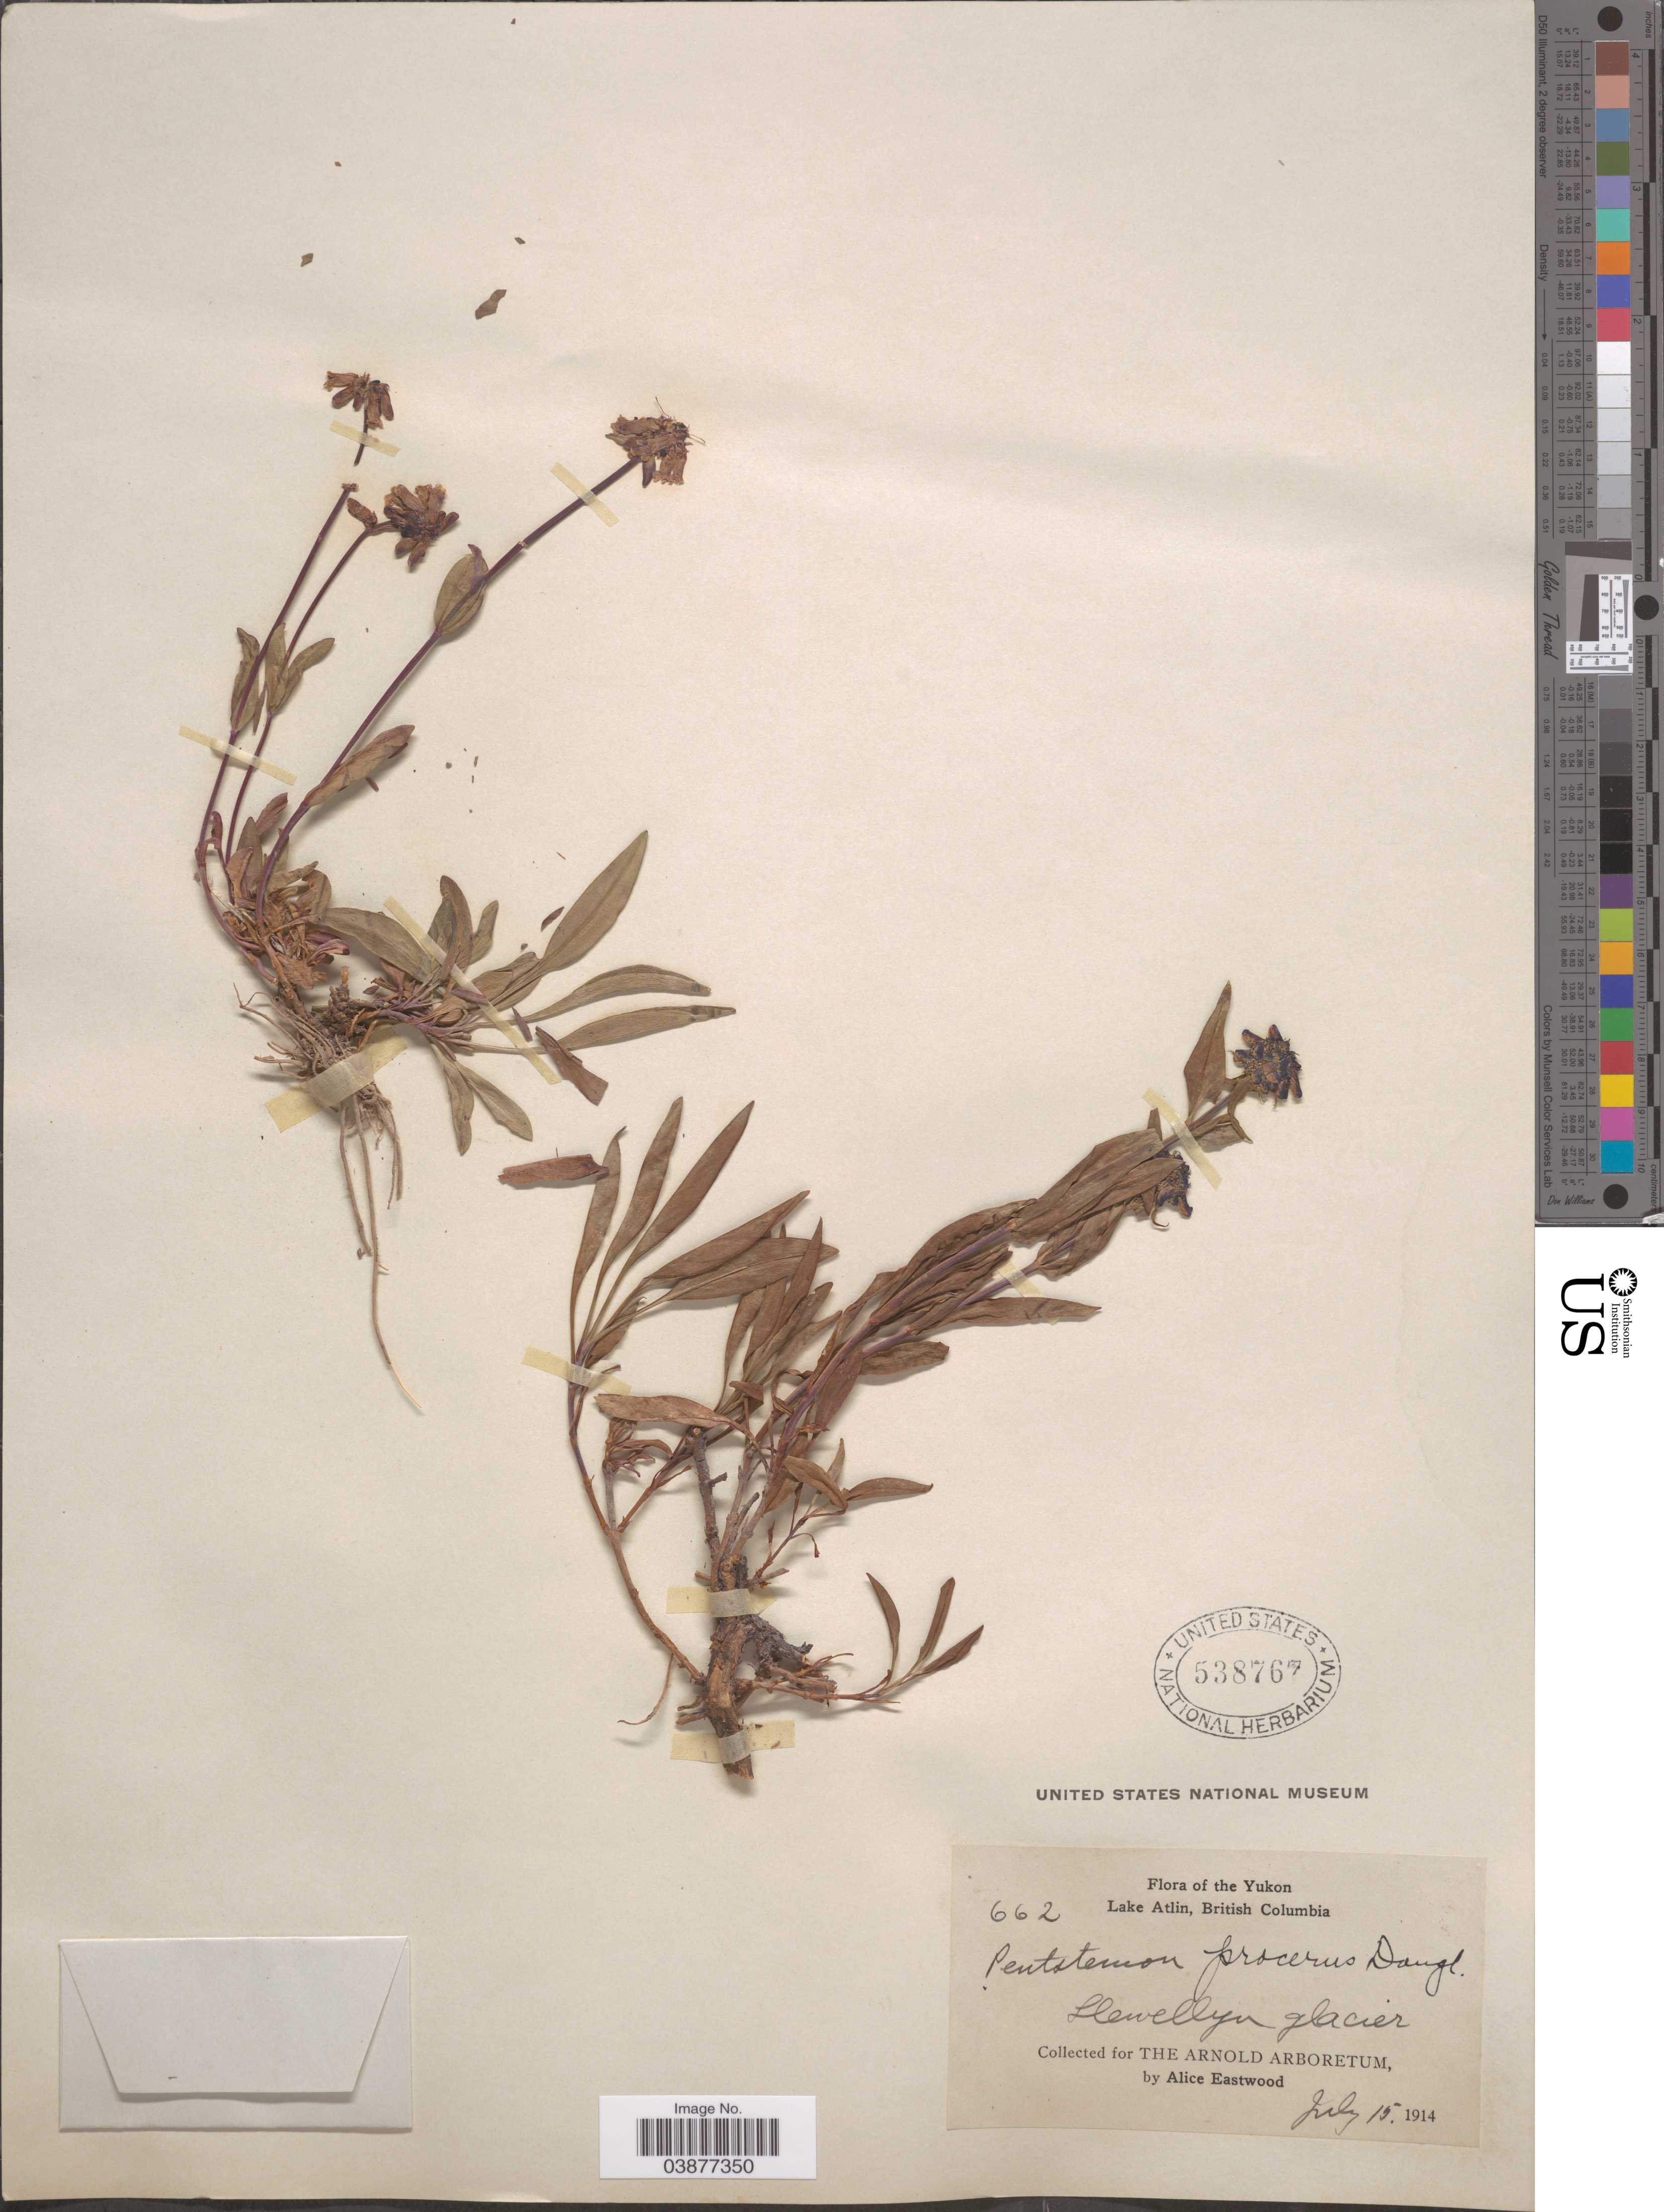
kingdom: Plantae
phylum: Tracheophyta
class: Magnoliopsida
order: Lamiales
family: Plantaginaceae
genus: Penstemon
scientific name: Penstemon procerus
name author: Douglas ex Graham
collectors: A. Eastwood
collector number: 662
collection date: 1914-07-15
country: Canada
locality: Yukon. Lake Atlin, British Columbia. Llewellyn glacier.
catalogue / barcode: US 538767